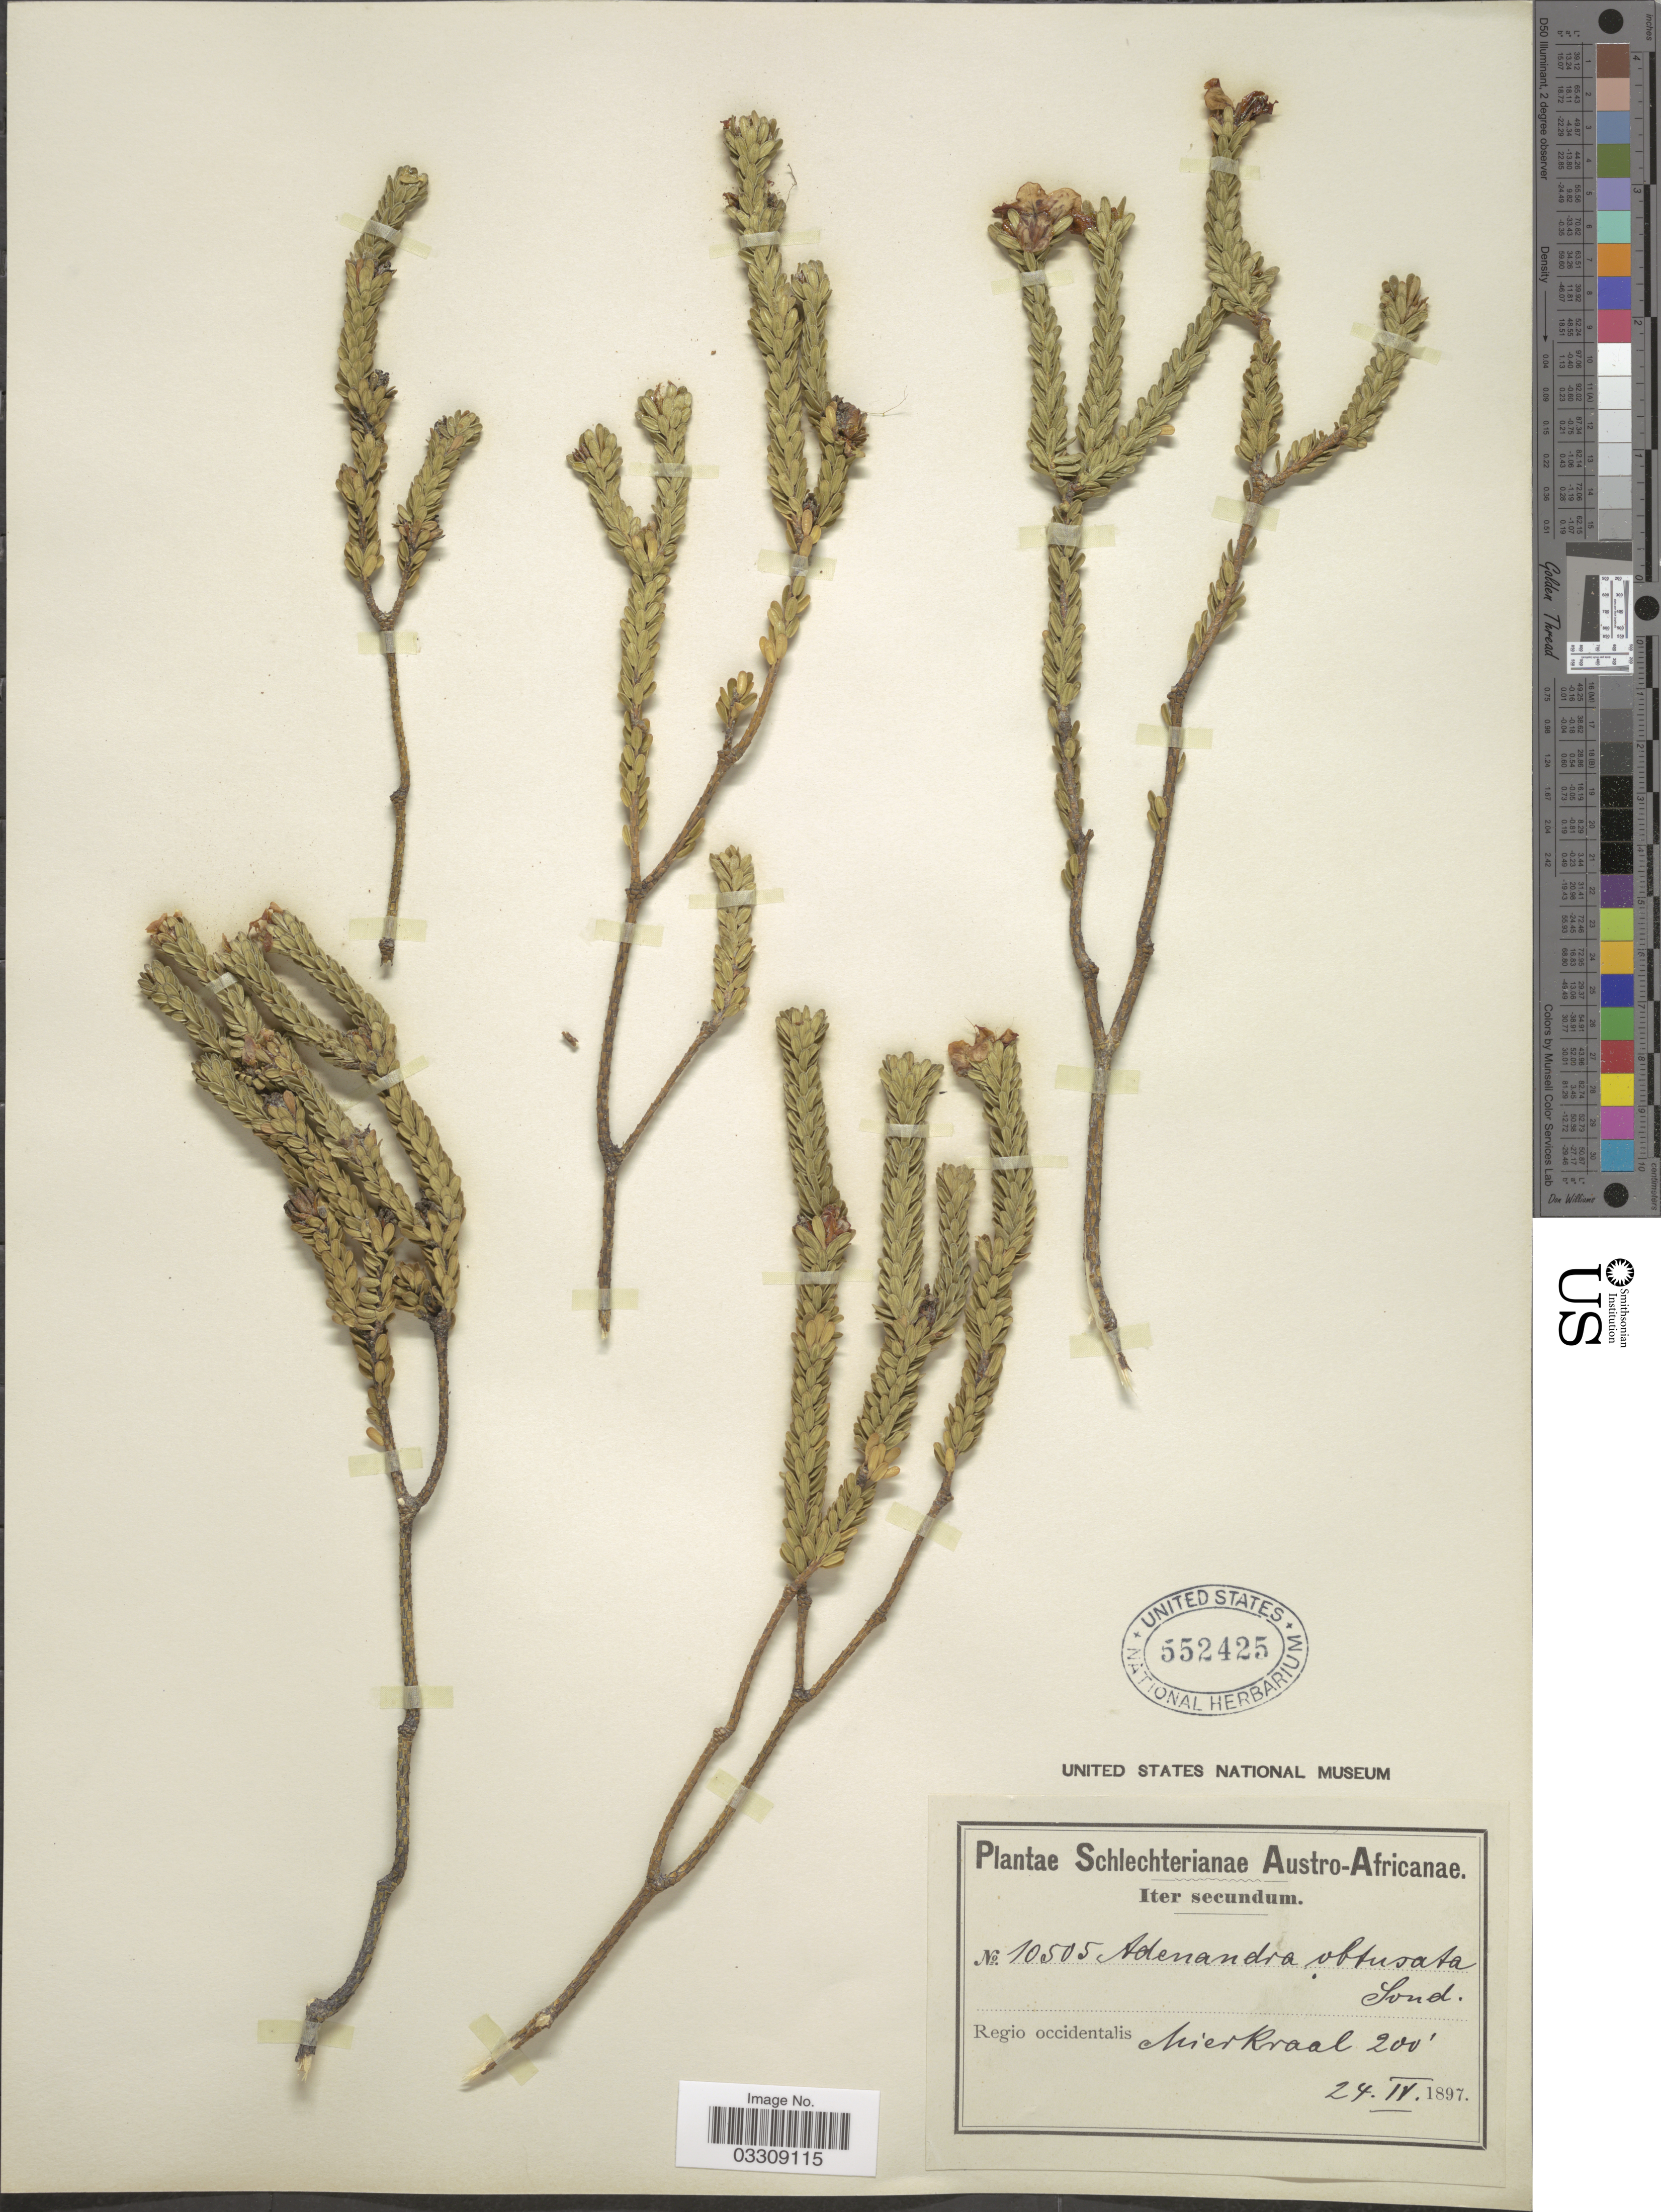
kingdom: Plantae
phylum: Tracheophyta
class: Magnoliopsida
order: Sapindales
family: Rutaceae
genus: Adenandra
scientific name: Adenandra obtusata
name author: Sond.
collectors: Schlechter, --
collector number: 10505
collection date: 1897-04-24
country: South Africa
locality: Austro-Africanae. Regio occidentalis Mierkraal.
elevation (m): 61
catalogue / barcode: US 552425